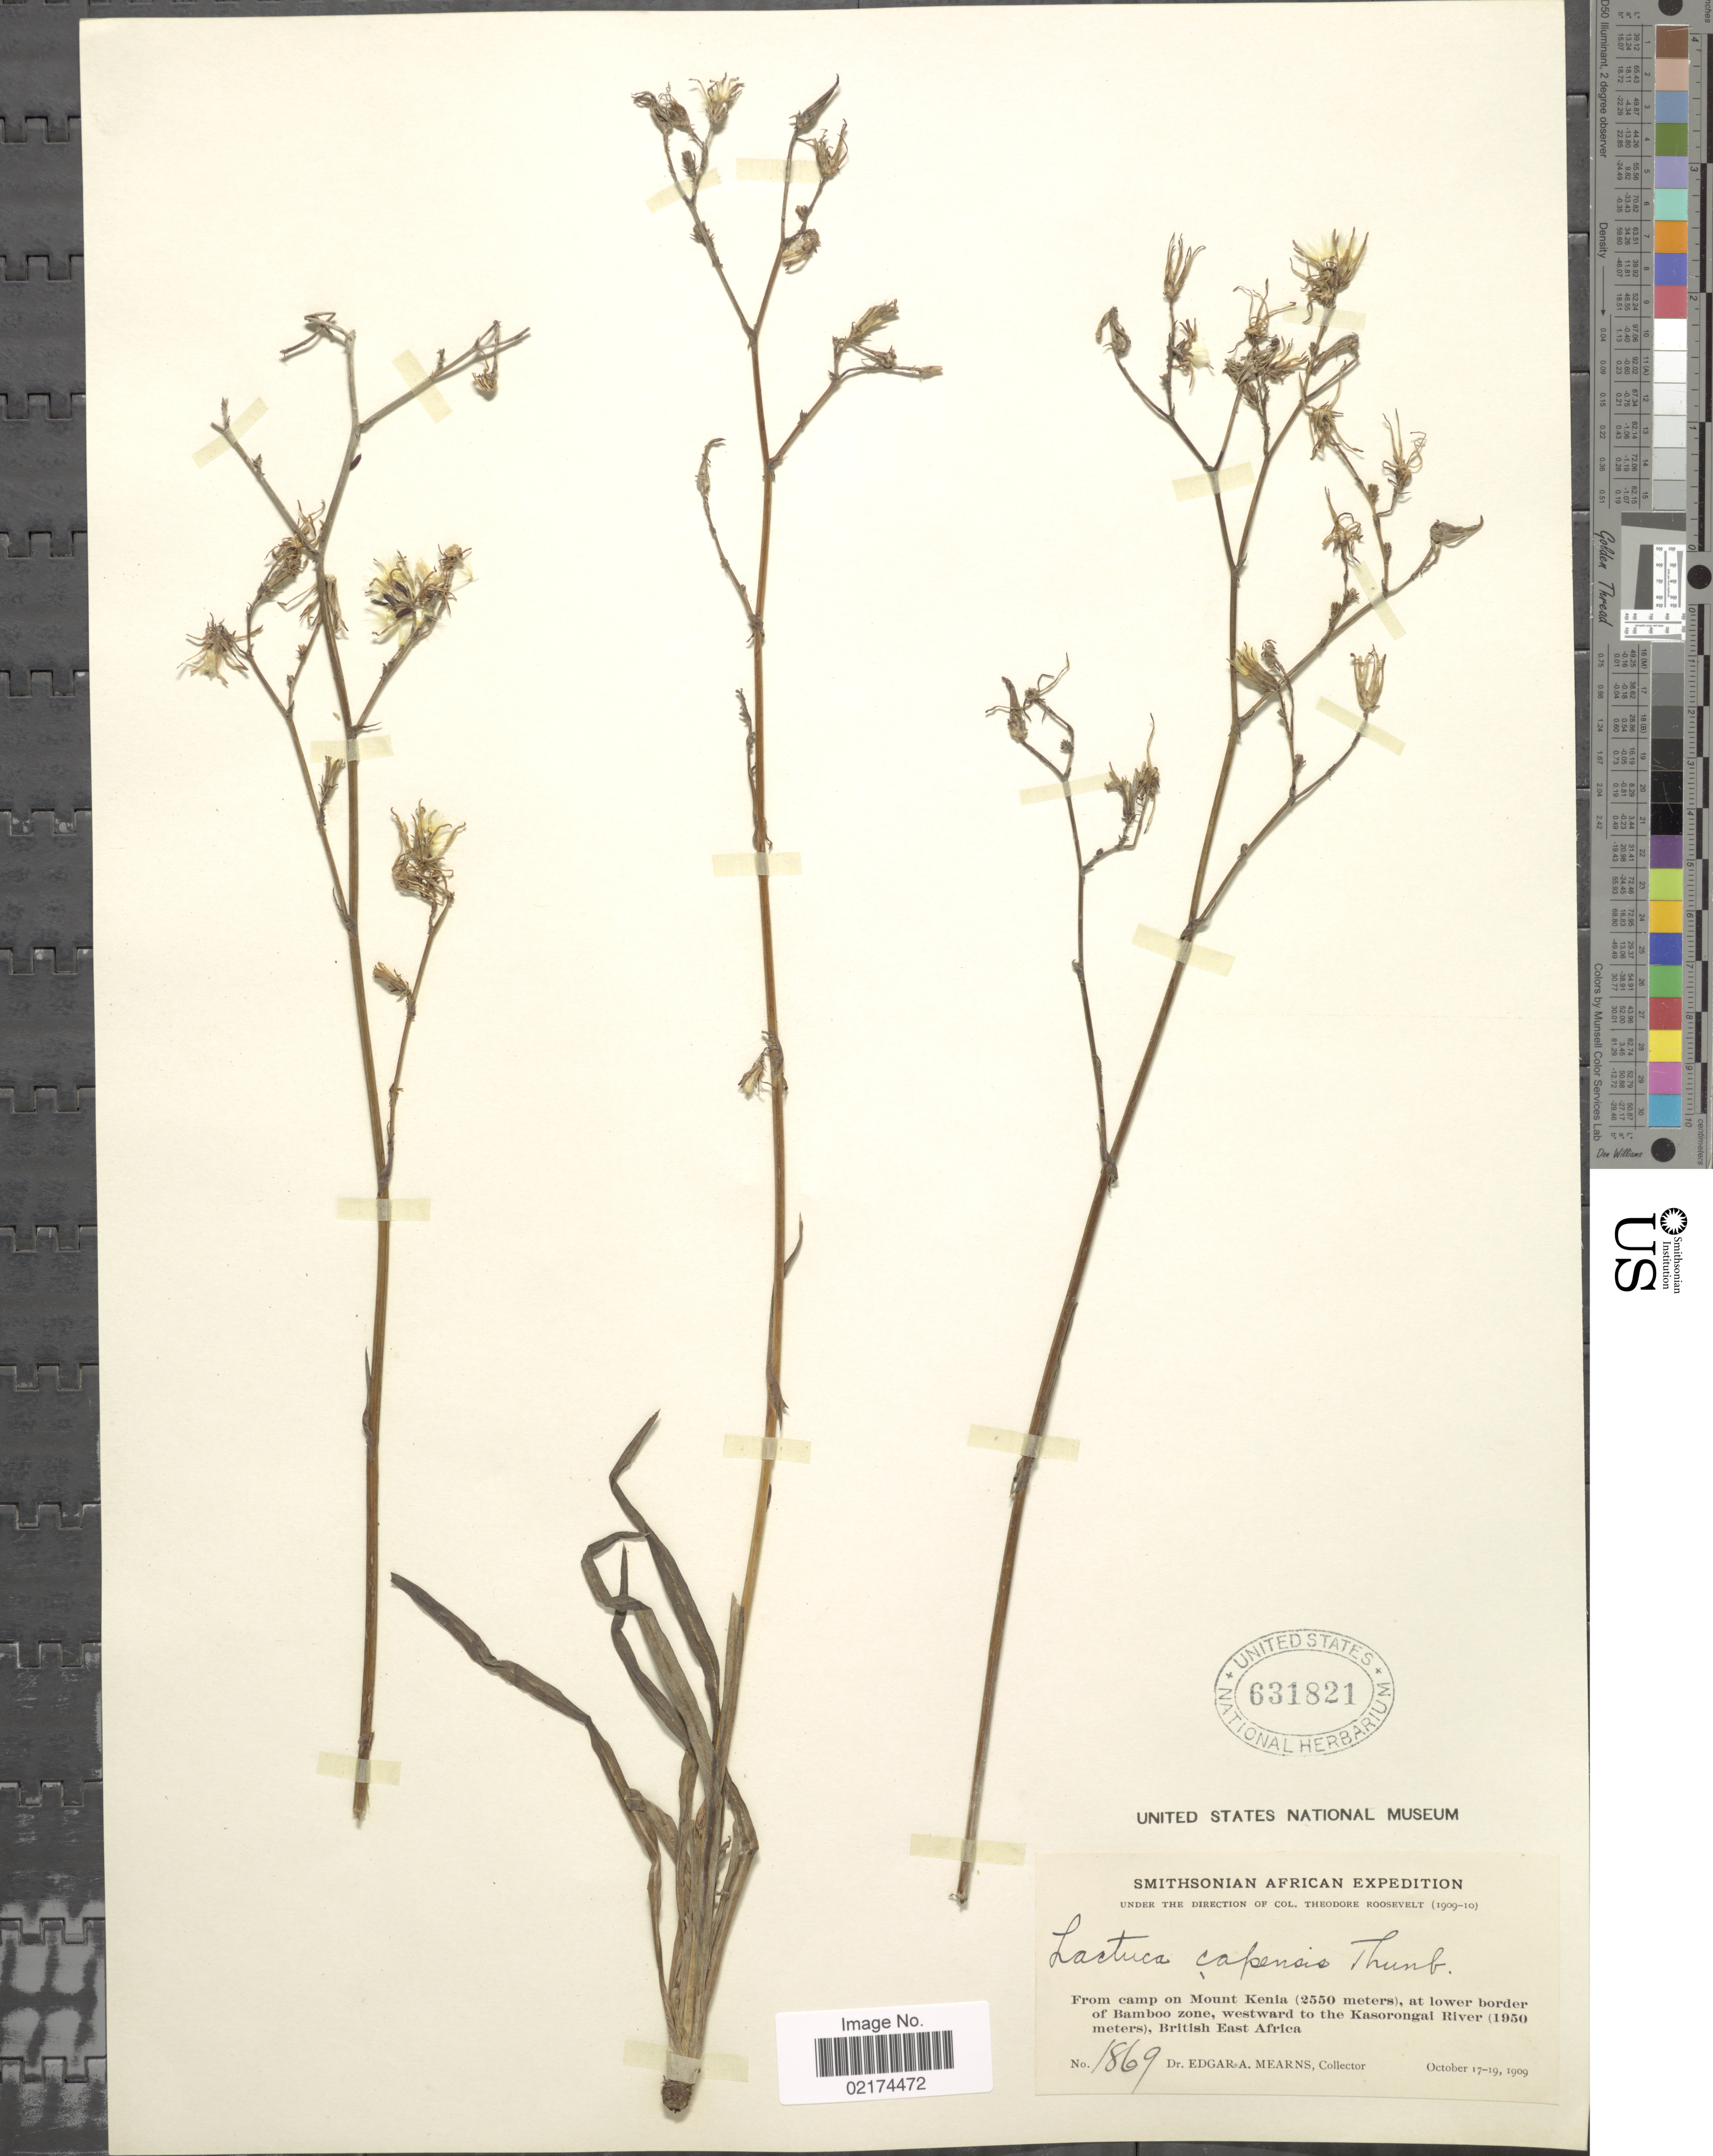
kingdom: Plantae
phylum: Tracheophyta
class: Magnoliopsida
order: Asterales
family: Asteraceae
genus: Lactuca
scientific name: Lactuca inermis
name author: Forssk.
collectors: E. A. Mearns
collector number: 1869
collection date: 1909-10-17/1909-10-19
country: Kenya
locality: From camp on Mount Kenia, at lower border of Bamboo zone, westward to the Kasorongai River, British East Africa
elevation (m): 1950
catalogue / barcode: US 631821